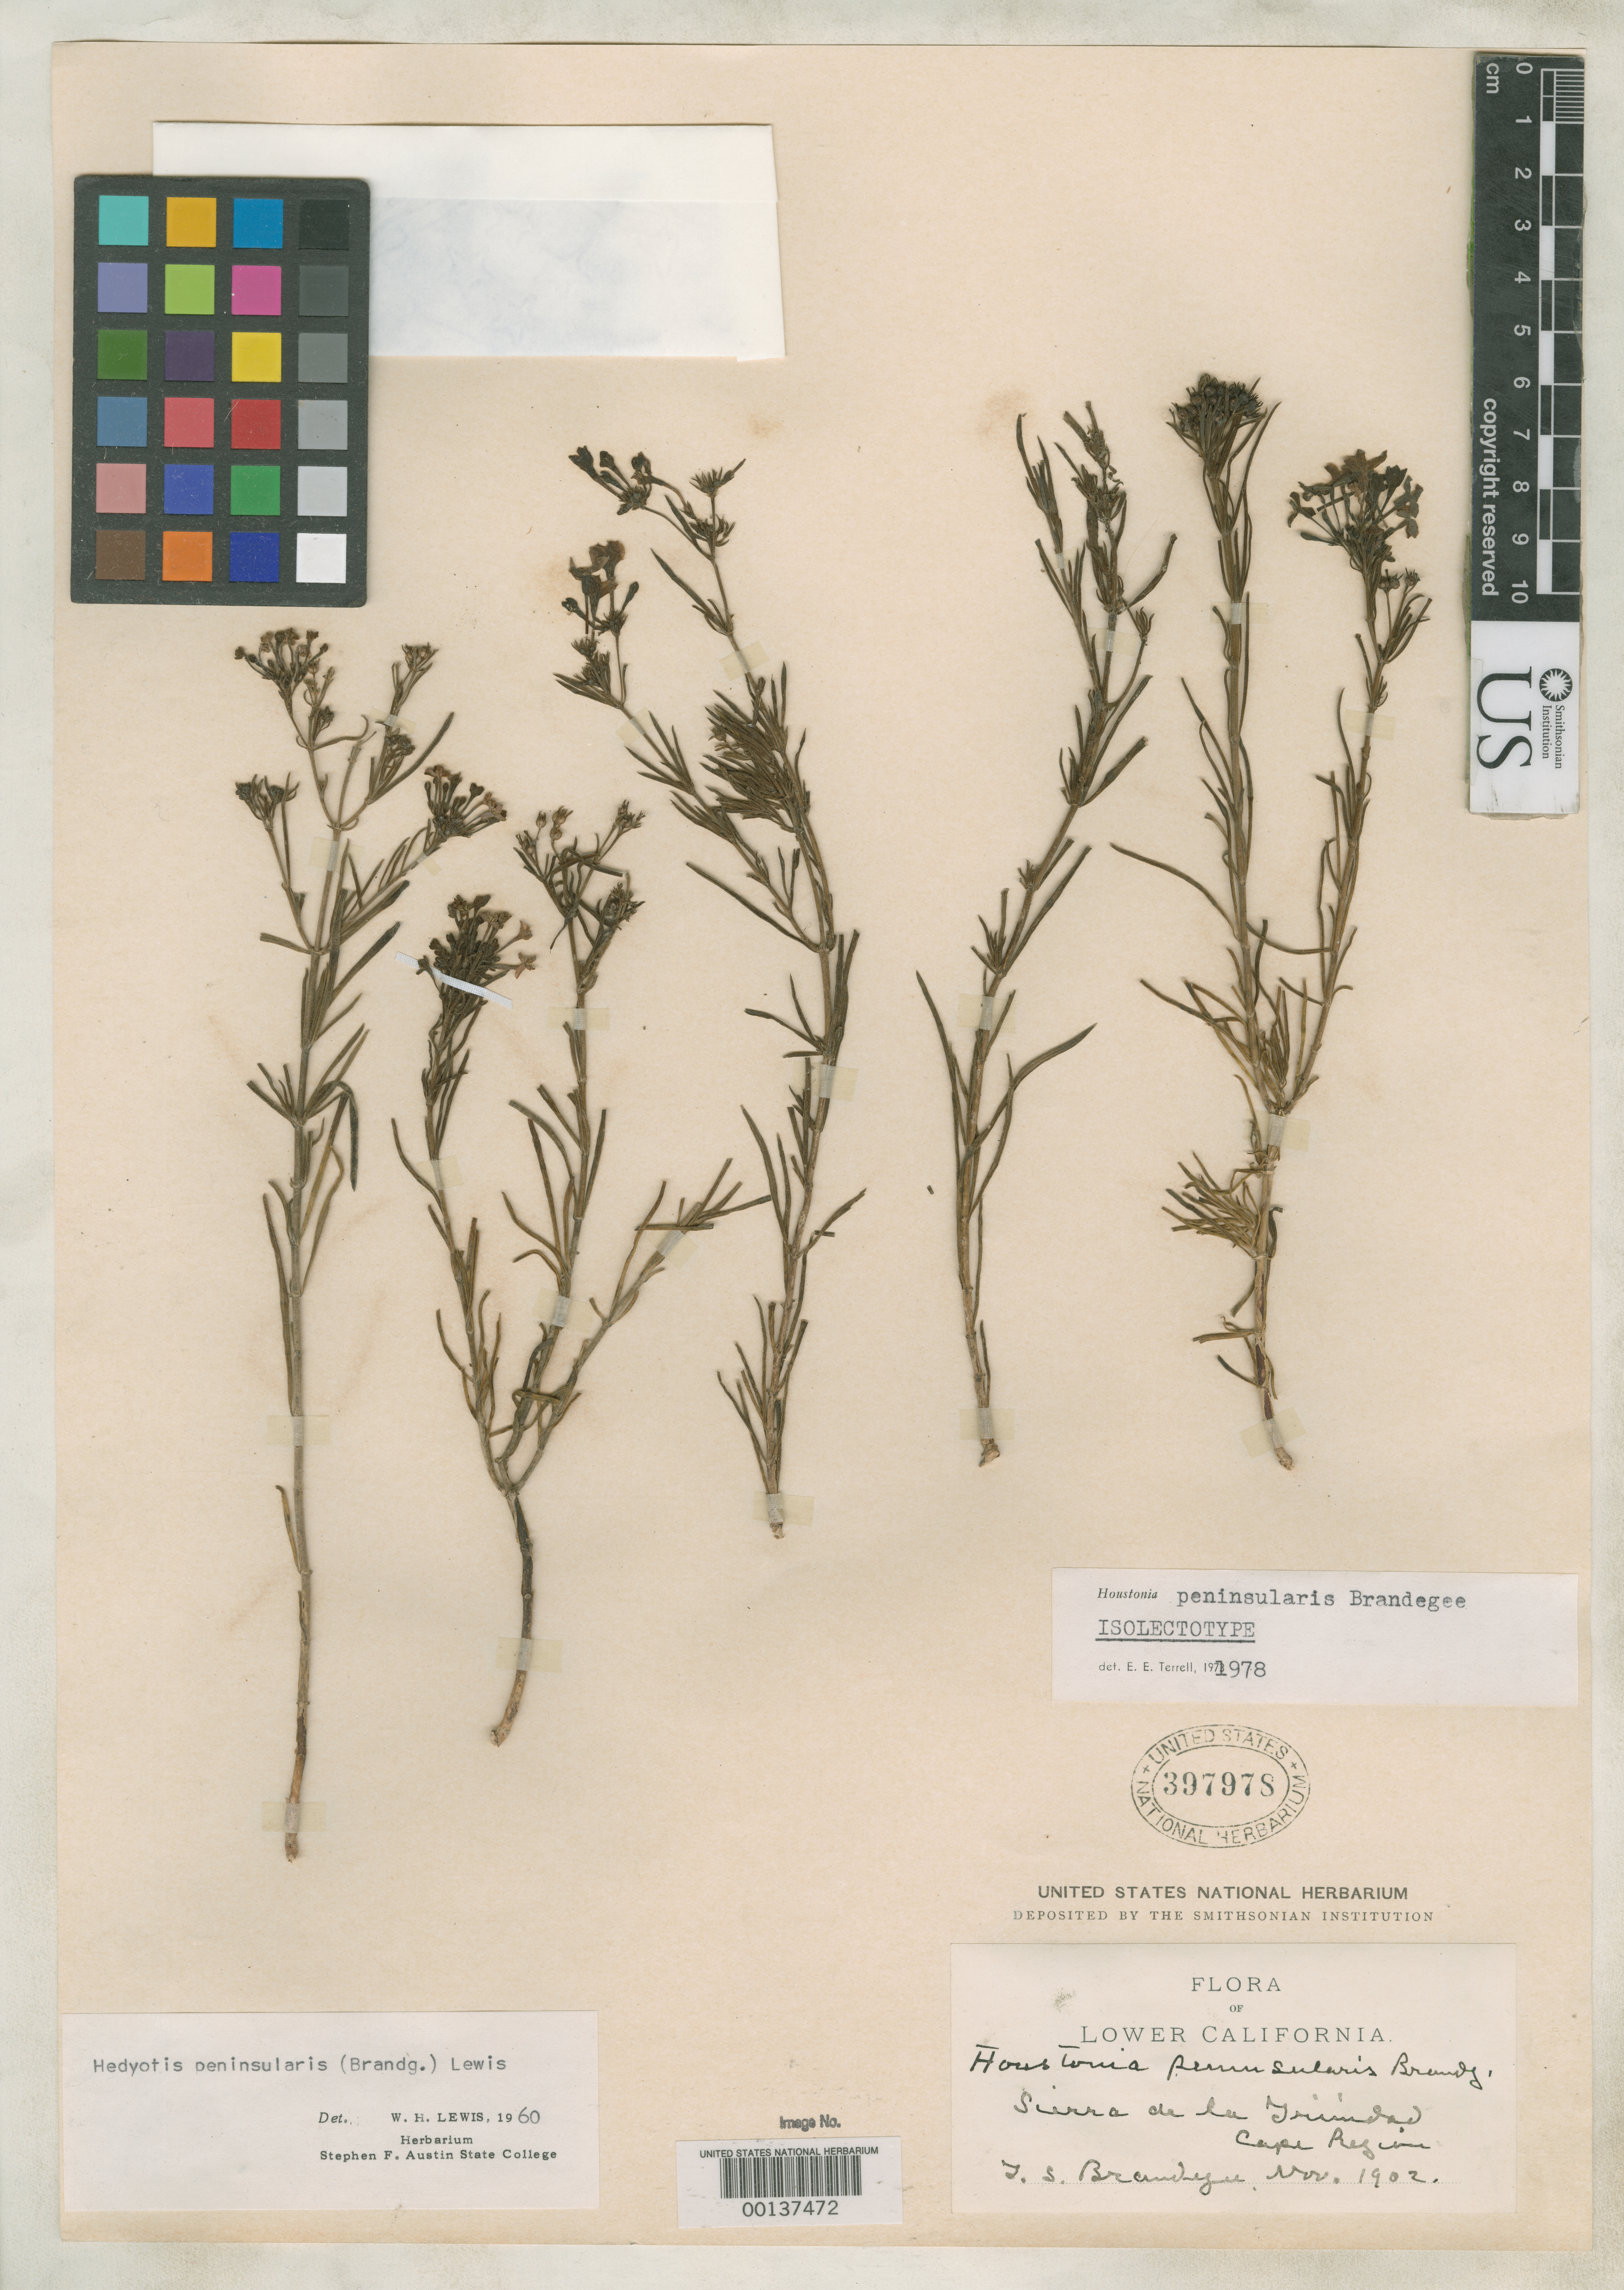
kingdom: Plantae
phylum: Tracheophyta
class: Magnoliopsida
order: Gentianales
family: Rubiaceae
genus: Houstonia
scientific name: Houstonia peninsularis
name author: Brandegee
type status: Isolectotype; Syntype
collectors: T. S. Brandegee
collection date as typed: Nov 1902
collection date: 1902-11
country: Mexico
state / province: Baja California Sur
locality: Sierra de La Trinidad of the cape region.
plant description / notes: Protologue cites locality only, without date (but introduction implies collections by both Brandegee 1902 & Purpus 1901); US has 2 different collections from same locality annotated by Brandegee and presumably syntypes.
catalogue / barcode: US 397978